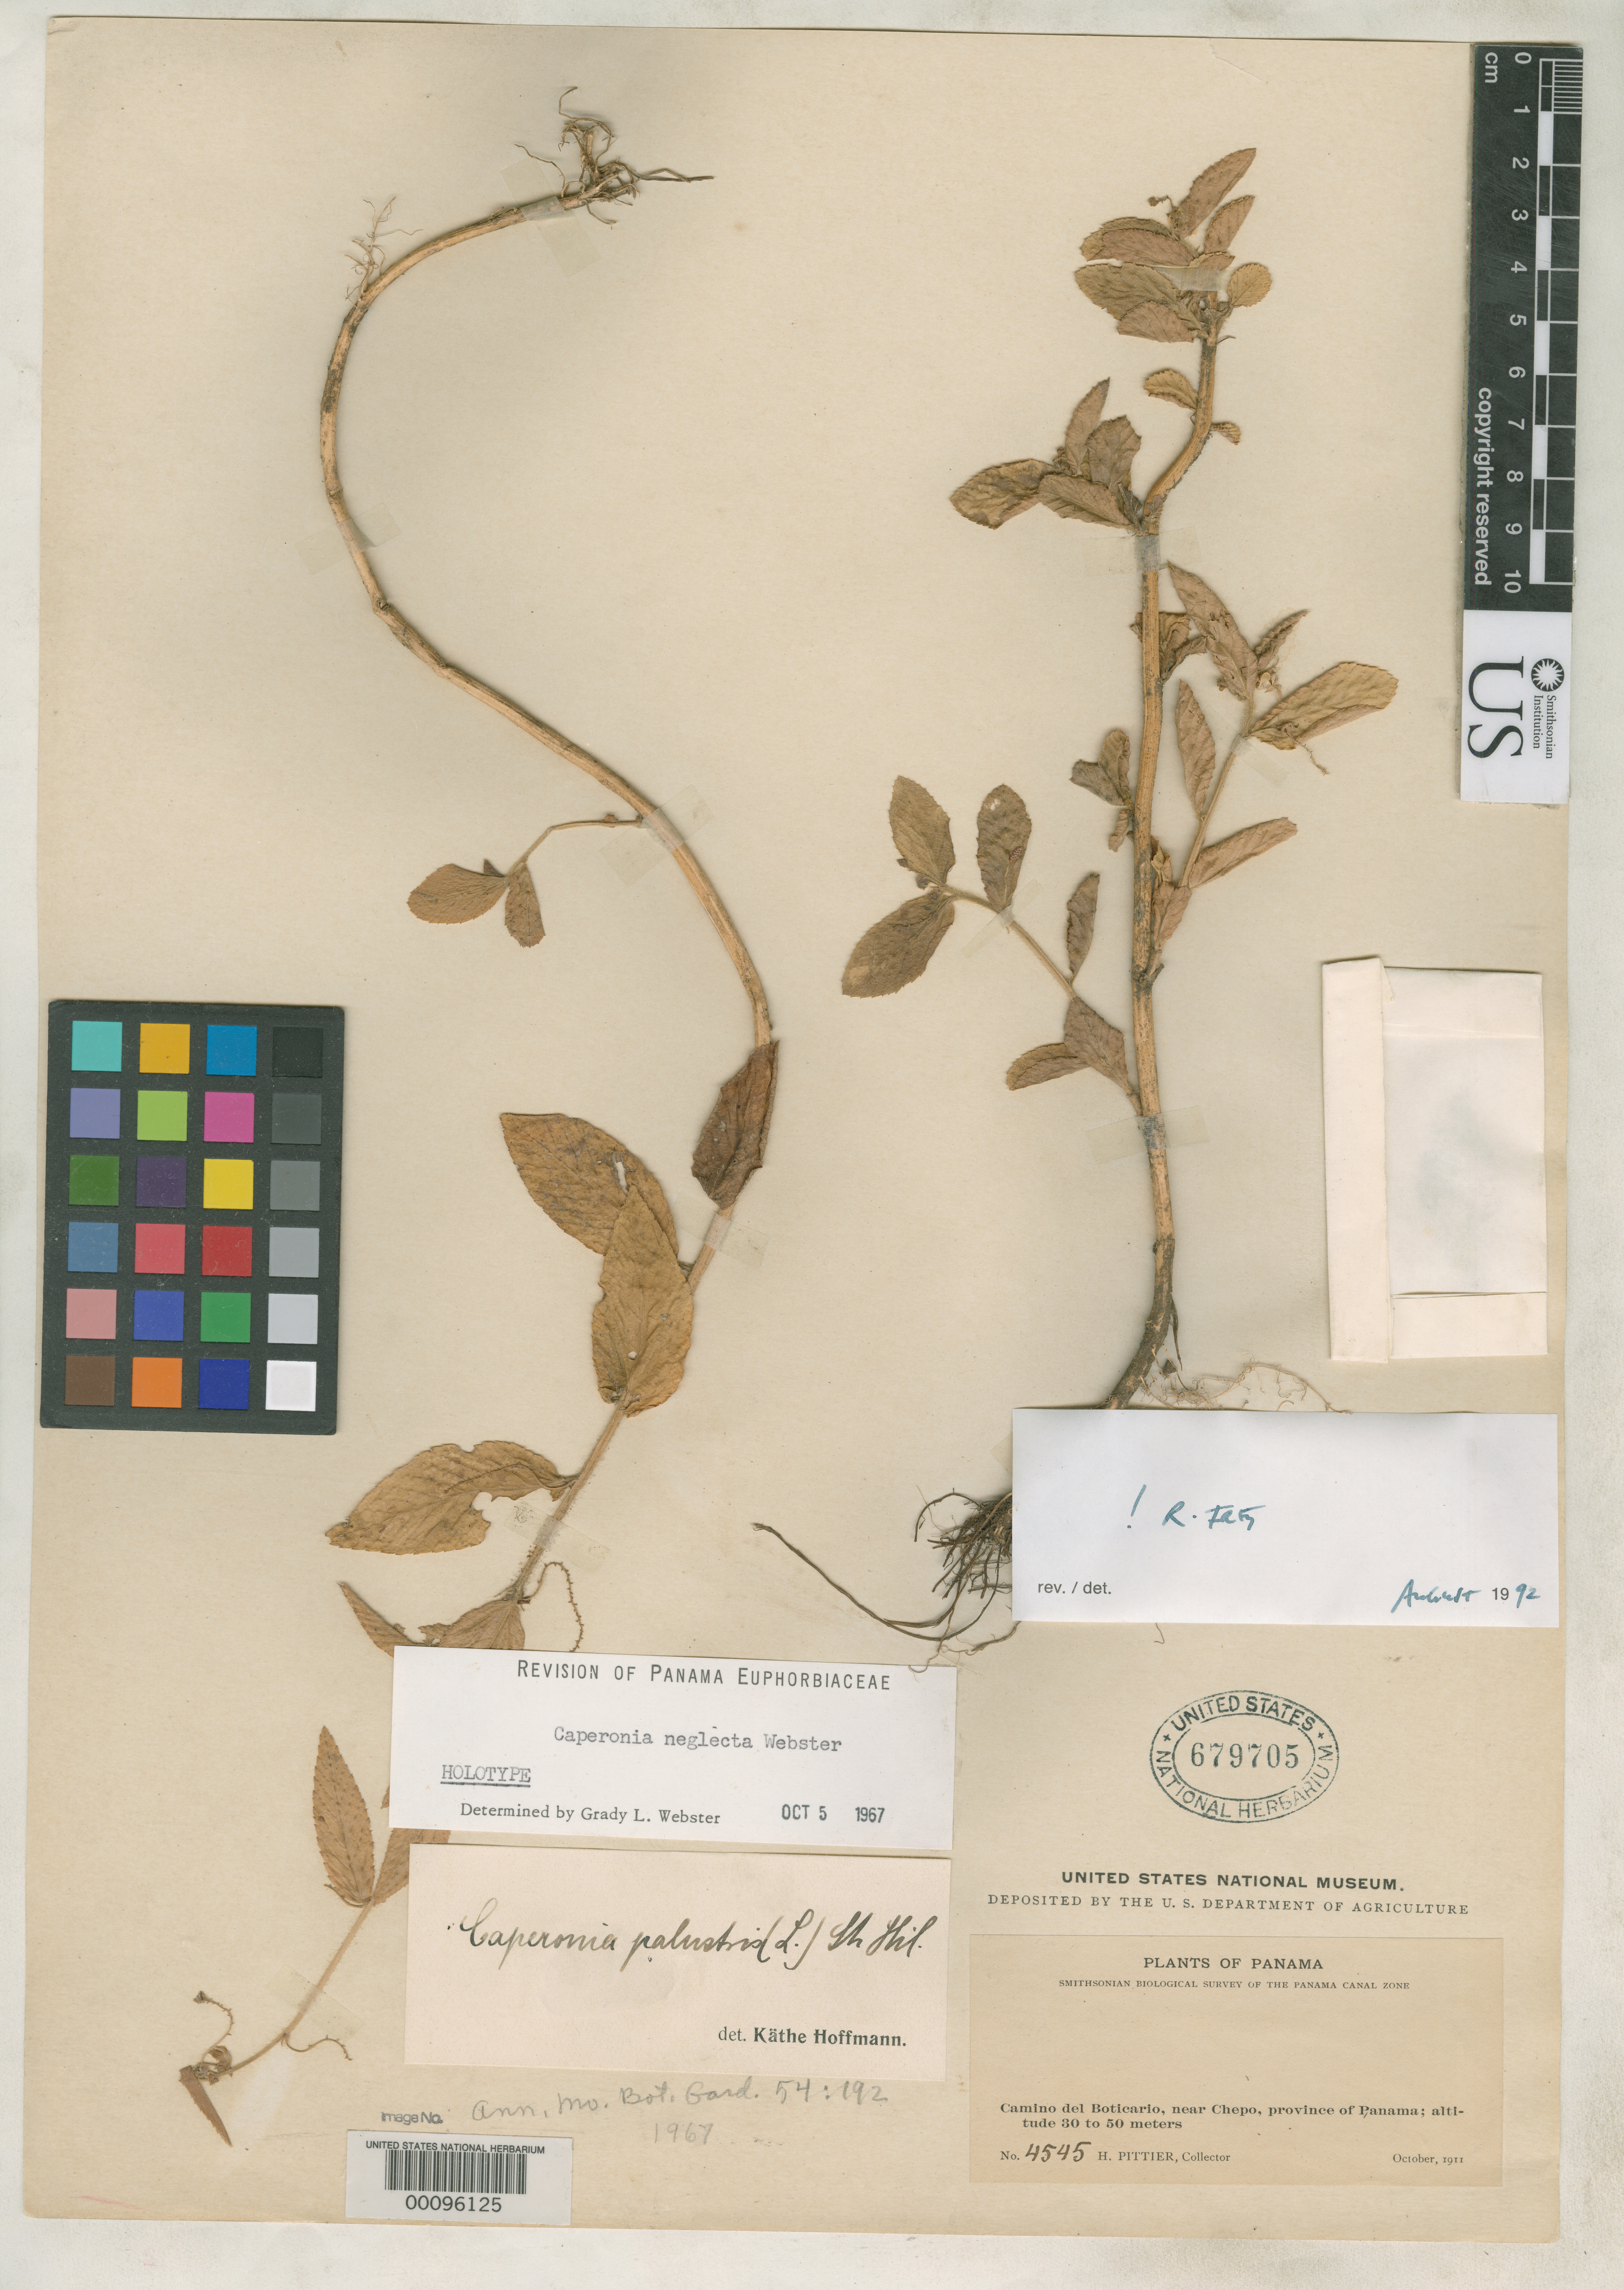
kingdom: Plantae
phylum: Tracheophyta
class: Magnoliopsida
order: Malpighiales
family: Euphorbiaceae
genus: Caperonia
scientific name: Caperonia neglecta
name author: G.L. Webster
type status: Holotype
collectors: H. F. Pittier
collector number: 4545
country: Panama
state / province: Panamá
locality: Camino del Boticario, Chepo.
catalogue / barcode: US 679705